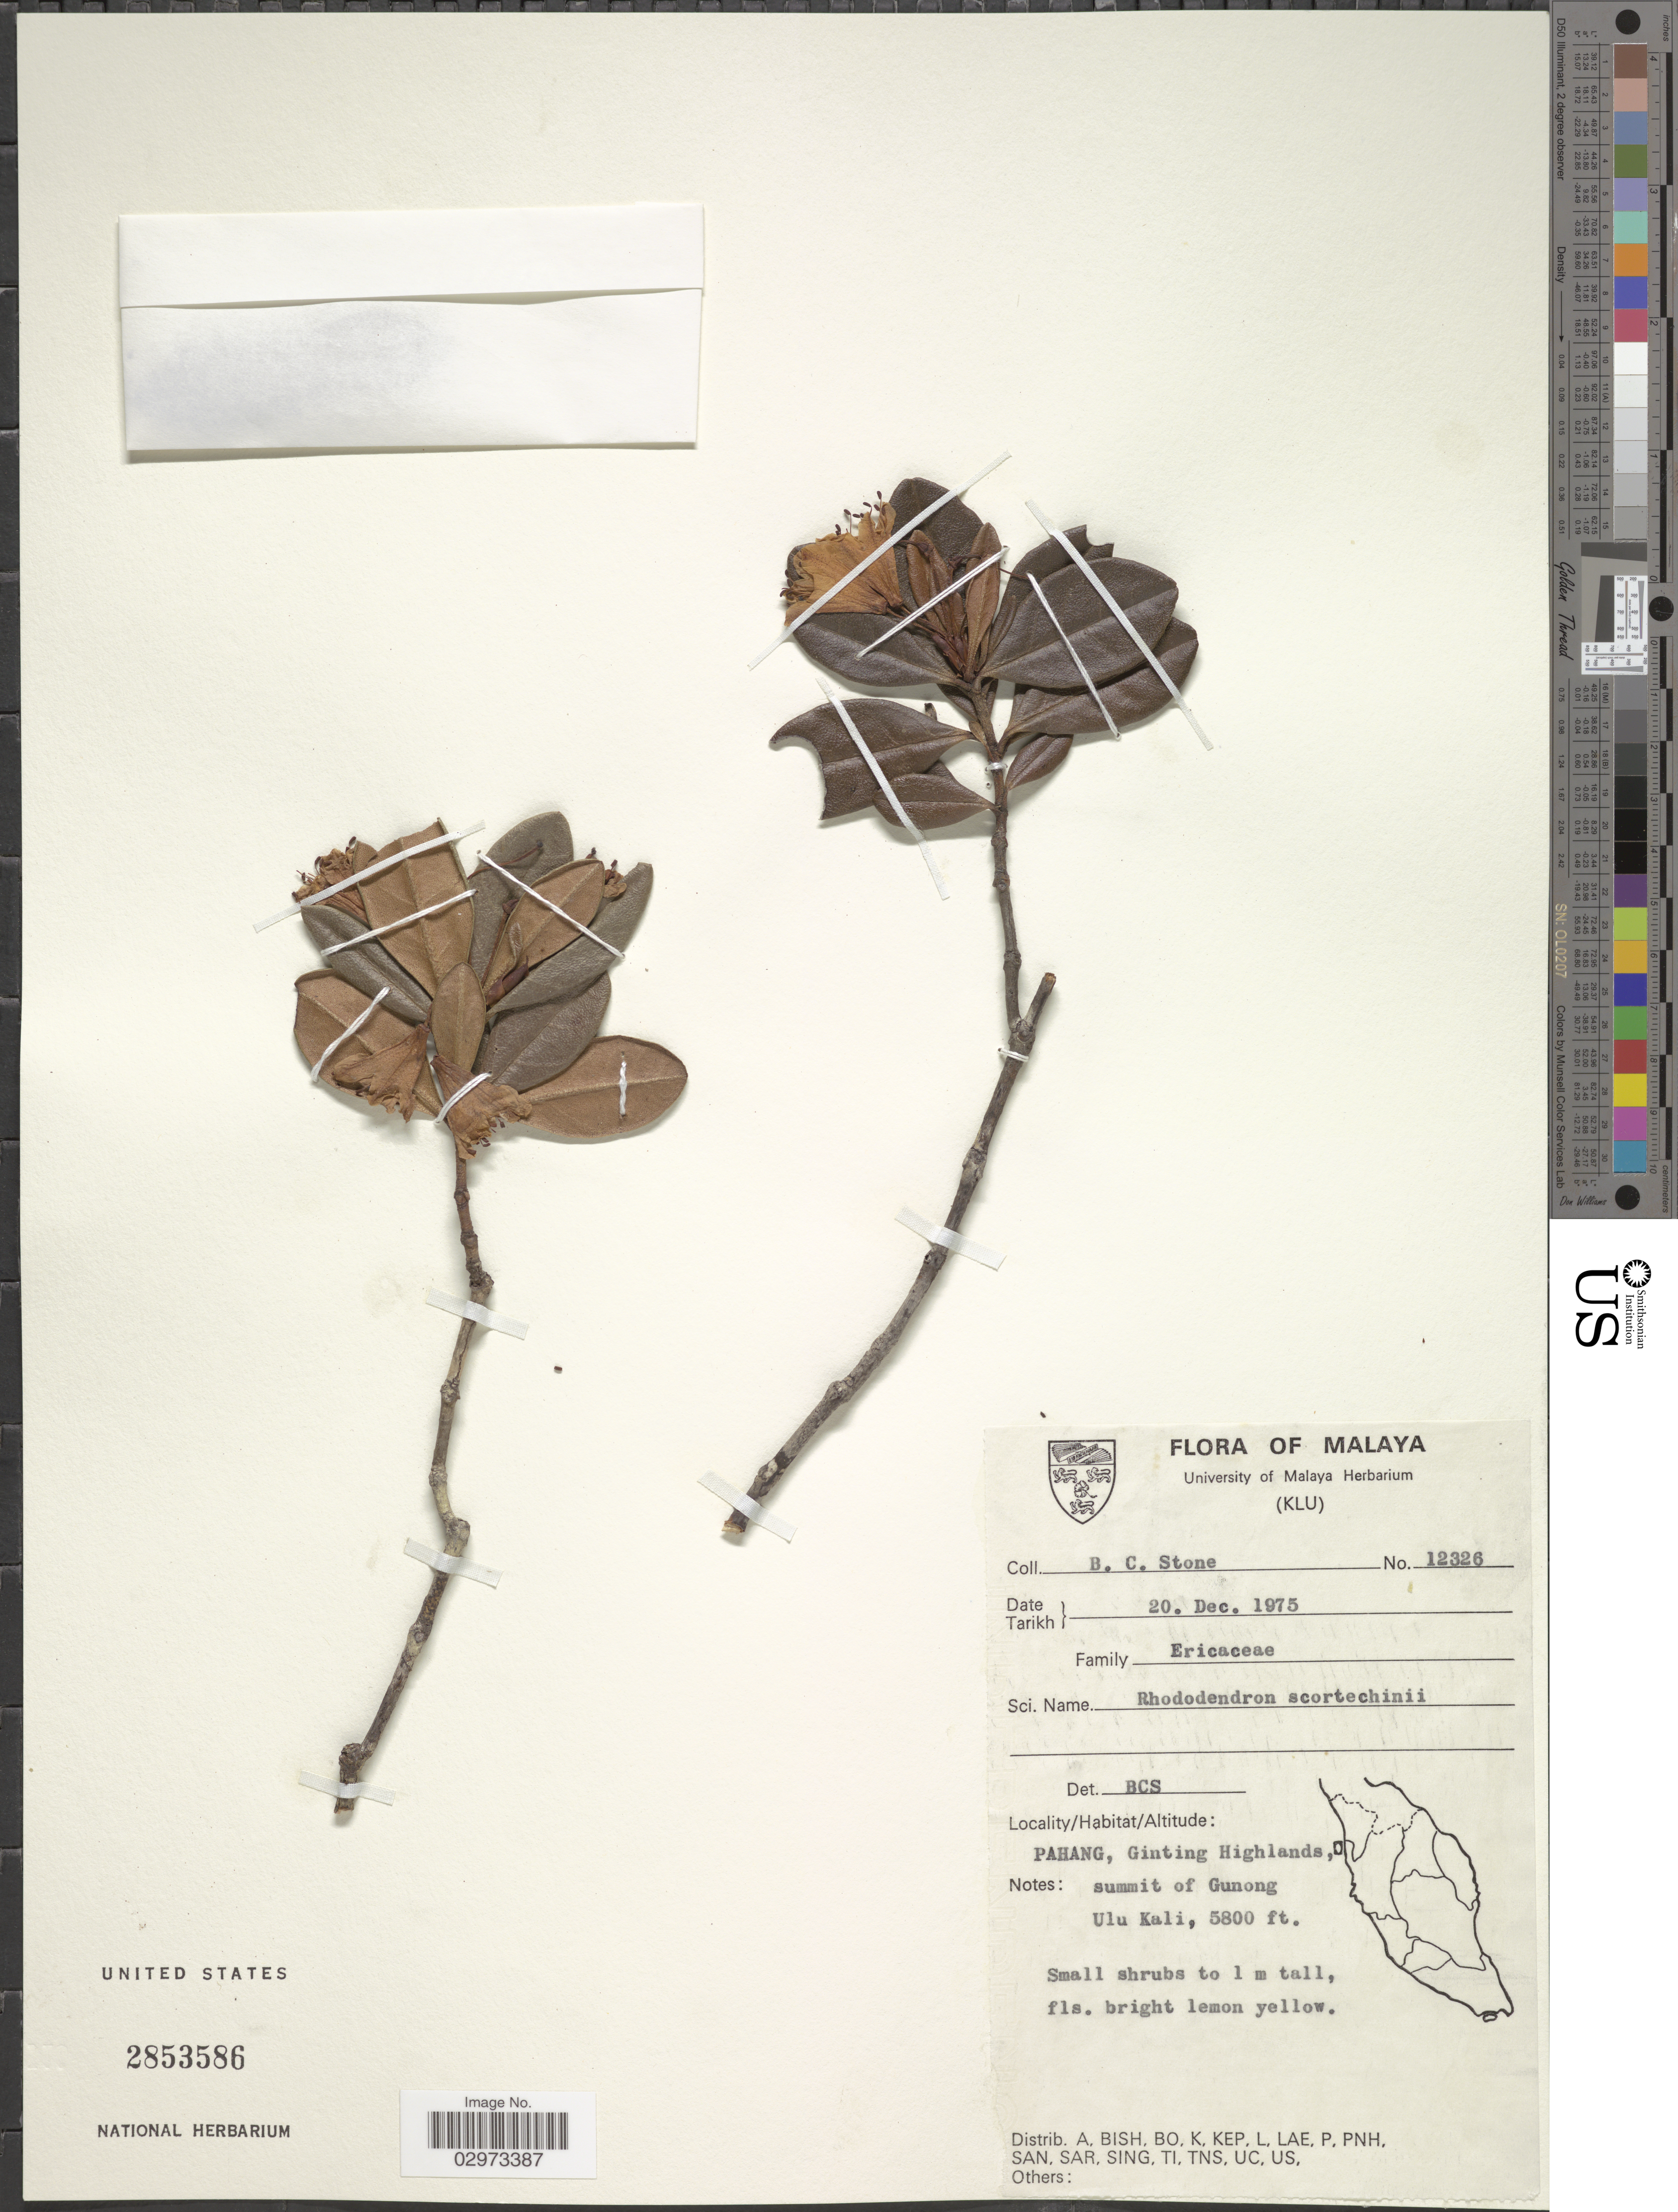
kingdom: Plantae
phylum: Tracheophyta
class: Magnoliopsida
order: Ericales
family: Ericaceae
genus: Rhododendron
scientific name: Rhododendron scottianum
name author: Hutch.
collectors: B. C. Stone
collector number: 12326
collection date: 1975-12-20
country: Malaysia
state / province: Pahang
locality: Malaya. Pahang, Ginting Highlands, summit of Gunong Ulu Kali.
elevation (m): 1768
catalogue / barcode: US 2853586